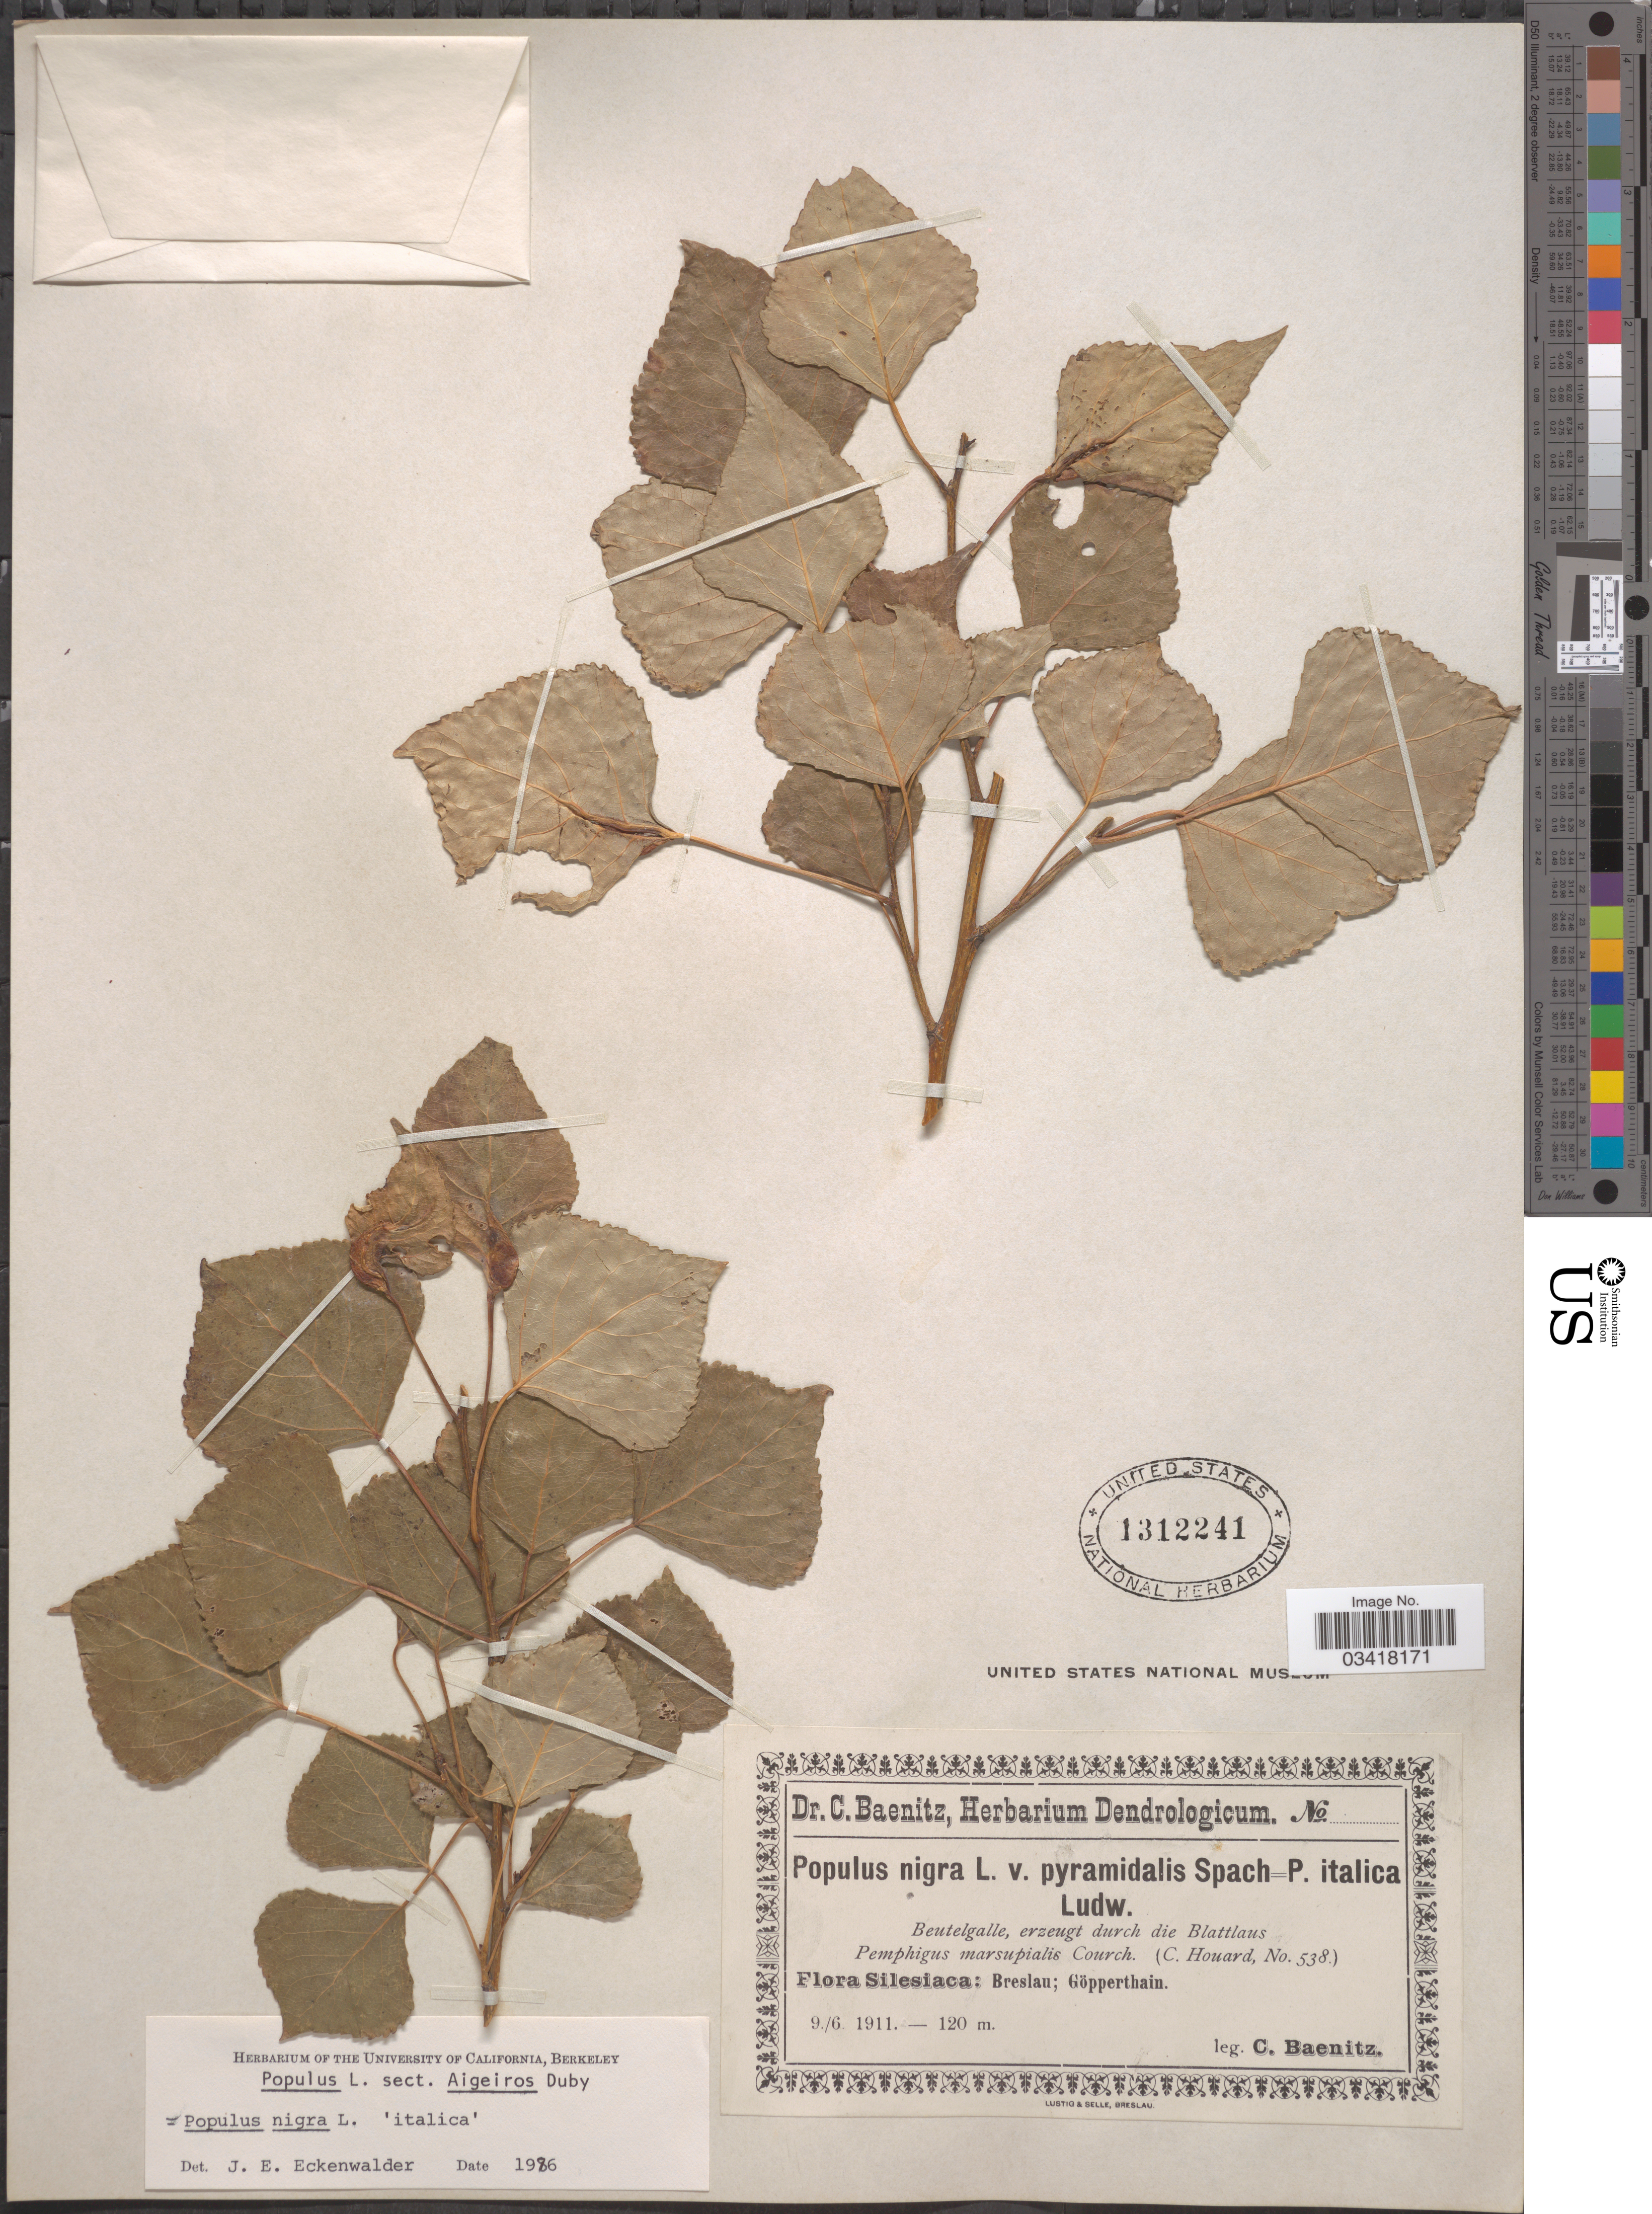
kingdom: Plantae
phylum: Tracheophyta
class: Magnoliopsida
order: Malpighiales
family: Salicaceae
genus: Populus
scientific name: Populus nigra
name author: L.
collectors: C. G. Baenitz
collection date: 1911-06-09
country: Poland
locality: Silesiaca: Breslau; Göpperthain.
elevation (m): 120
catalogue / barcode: US 1312241